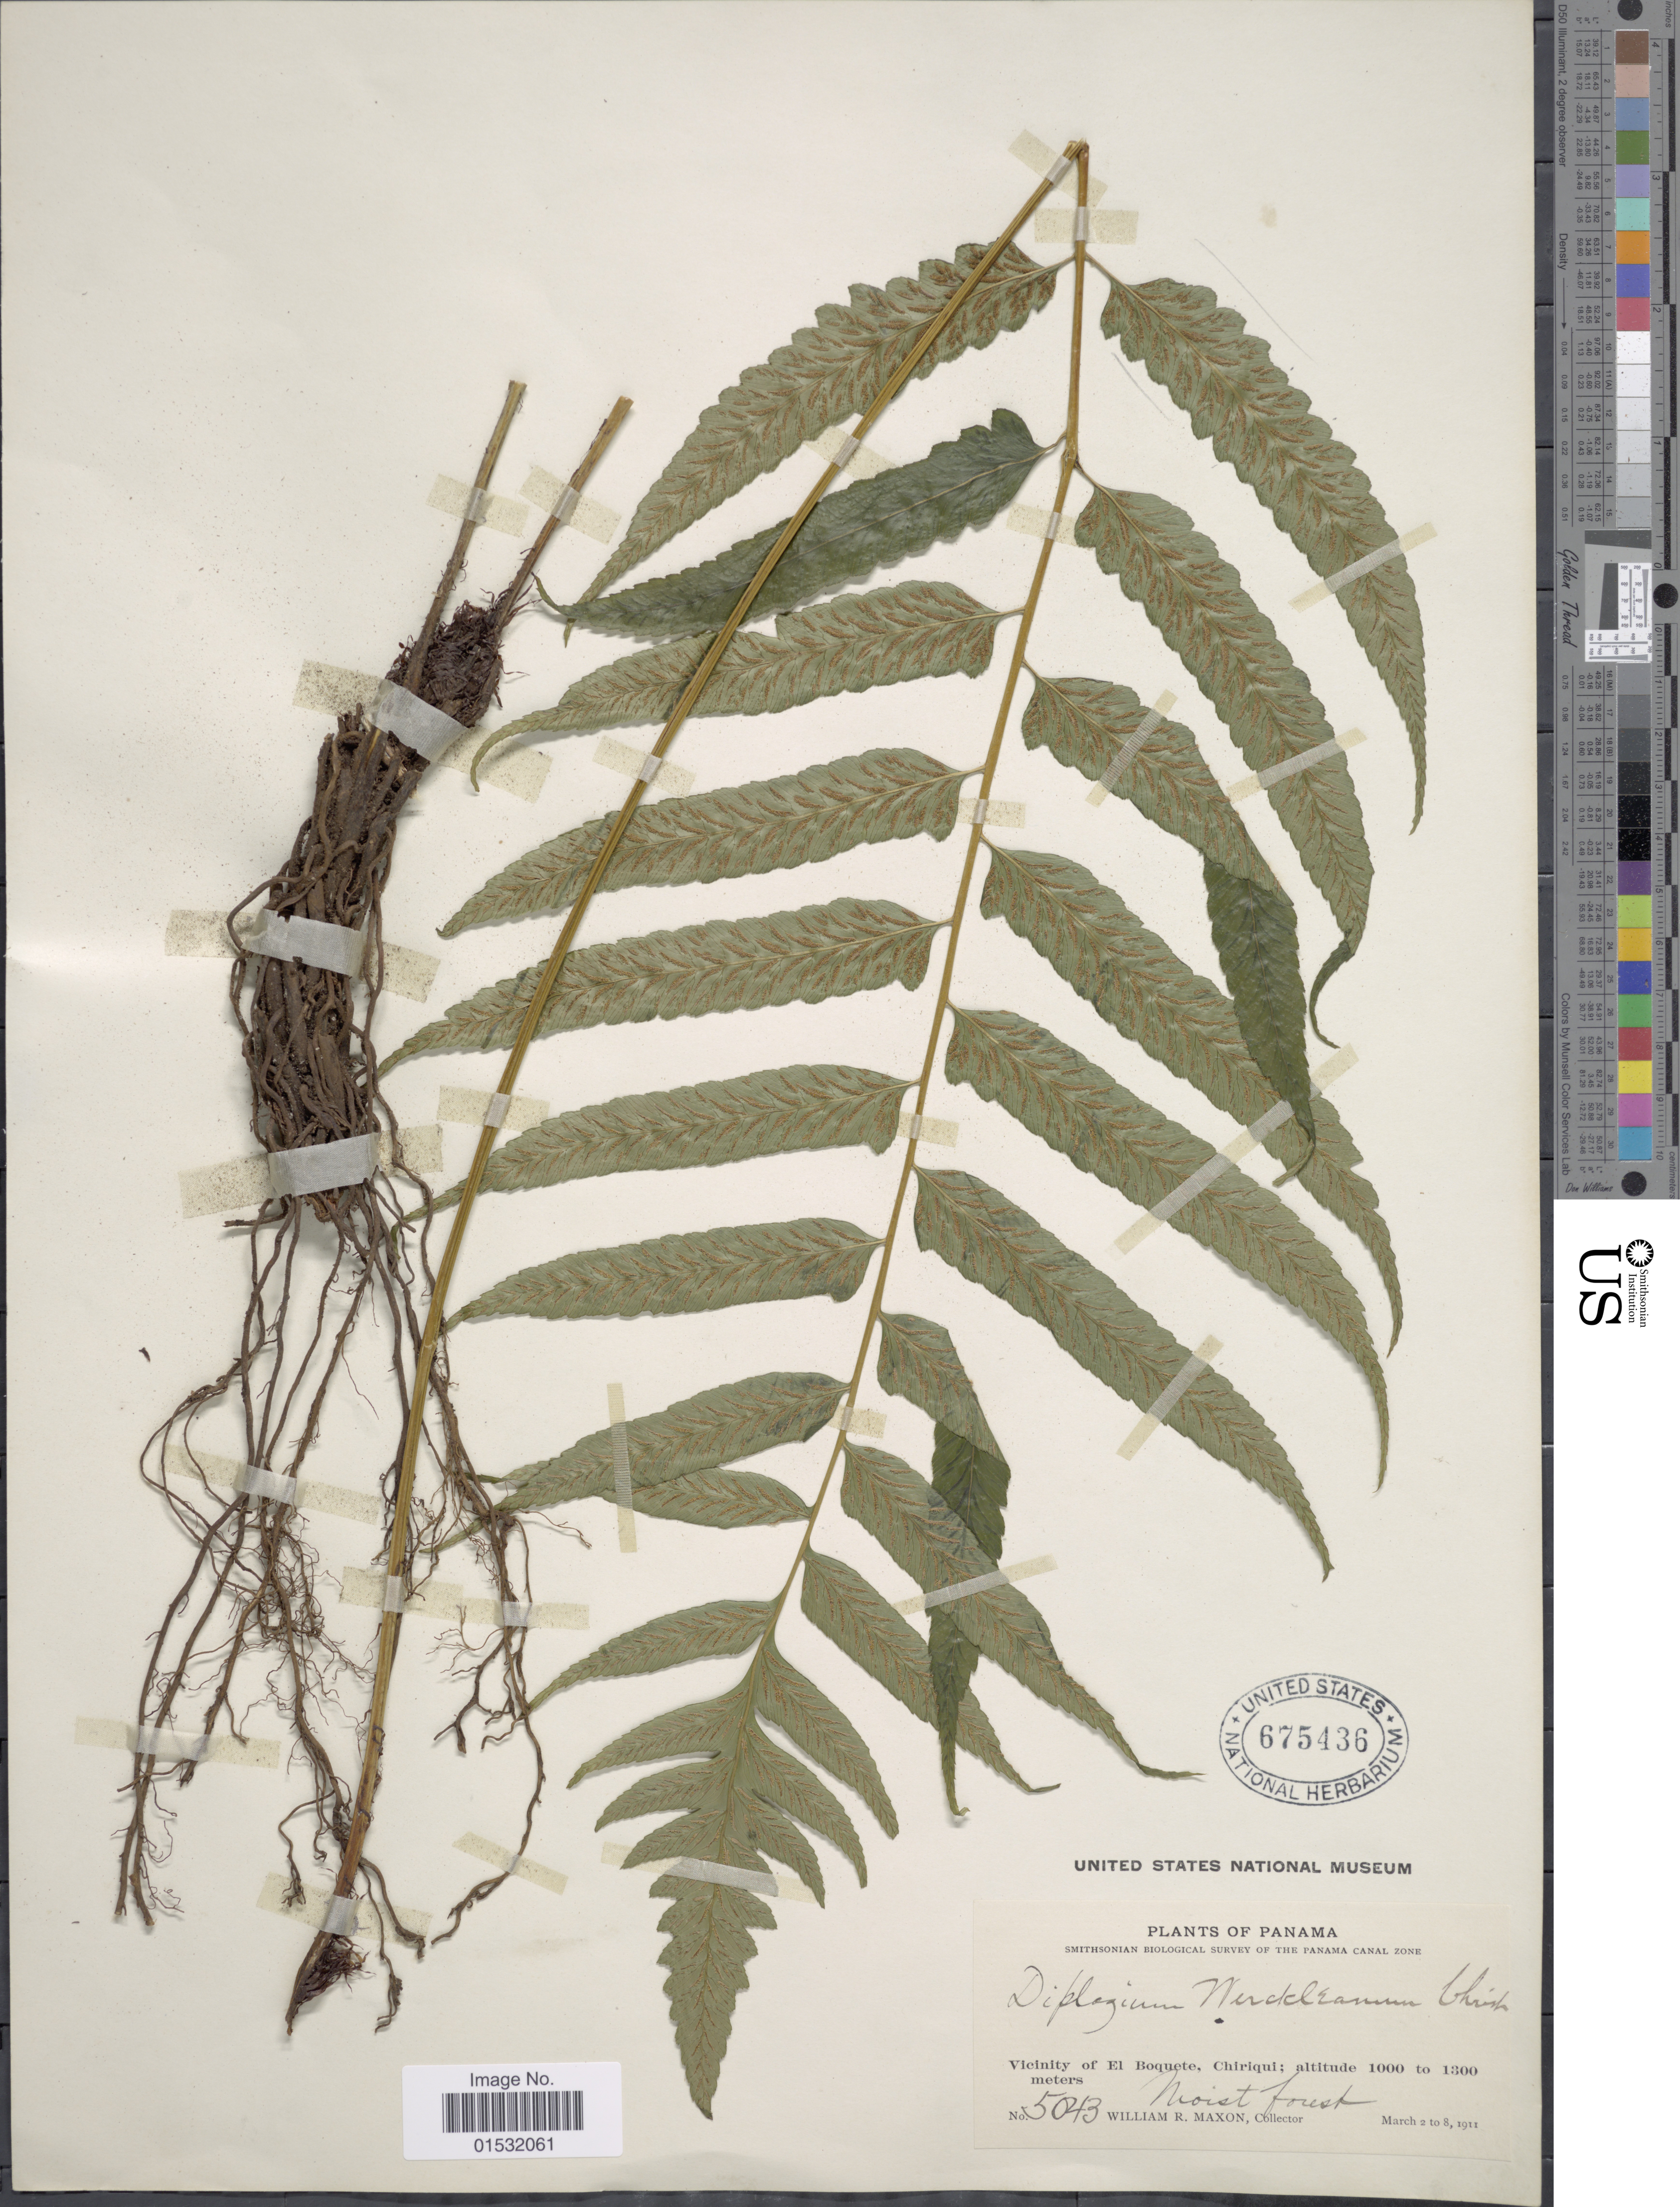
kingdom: Plantae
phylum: Tracheophyta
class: Polypodiopsida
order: Polypodiales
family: Athyriaceae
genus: Diplazium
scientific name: Diplazium werckleanum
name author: Christ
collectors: W. R. Maxon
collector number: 5043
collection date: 1911-03-02/1911-03-08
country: Panama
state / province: Chiriqui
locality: Vicinity of El Boquete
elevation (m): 1000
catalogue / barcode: US 675436